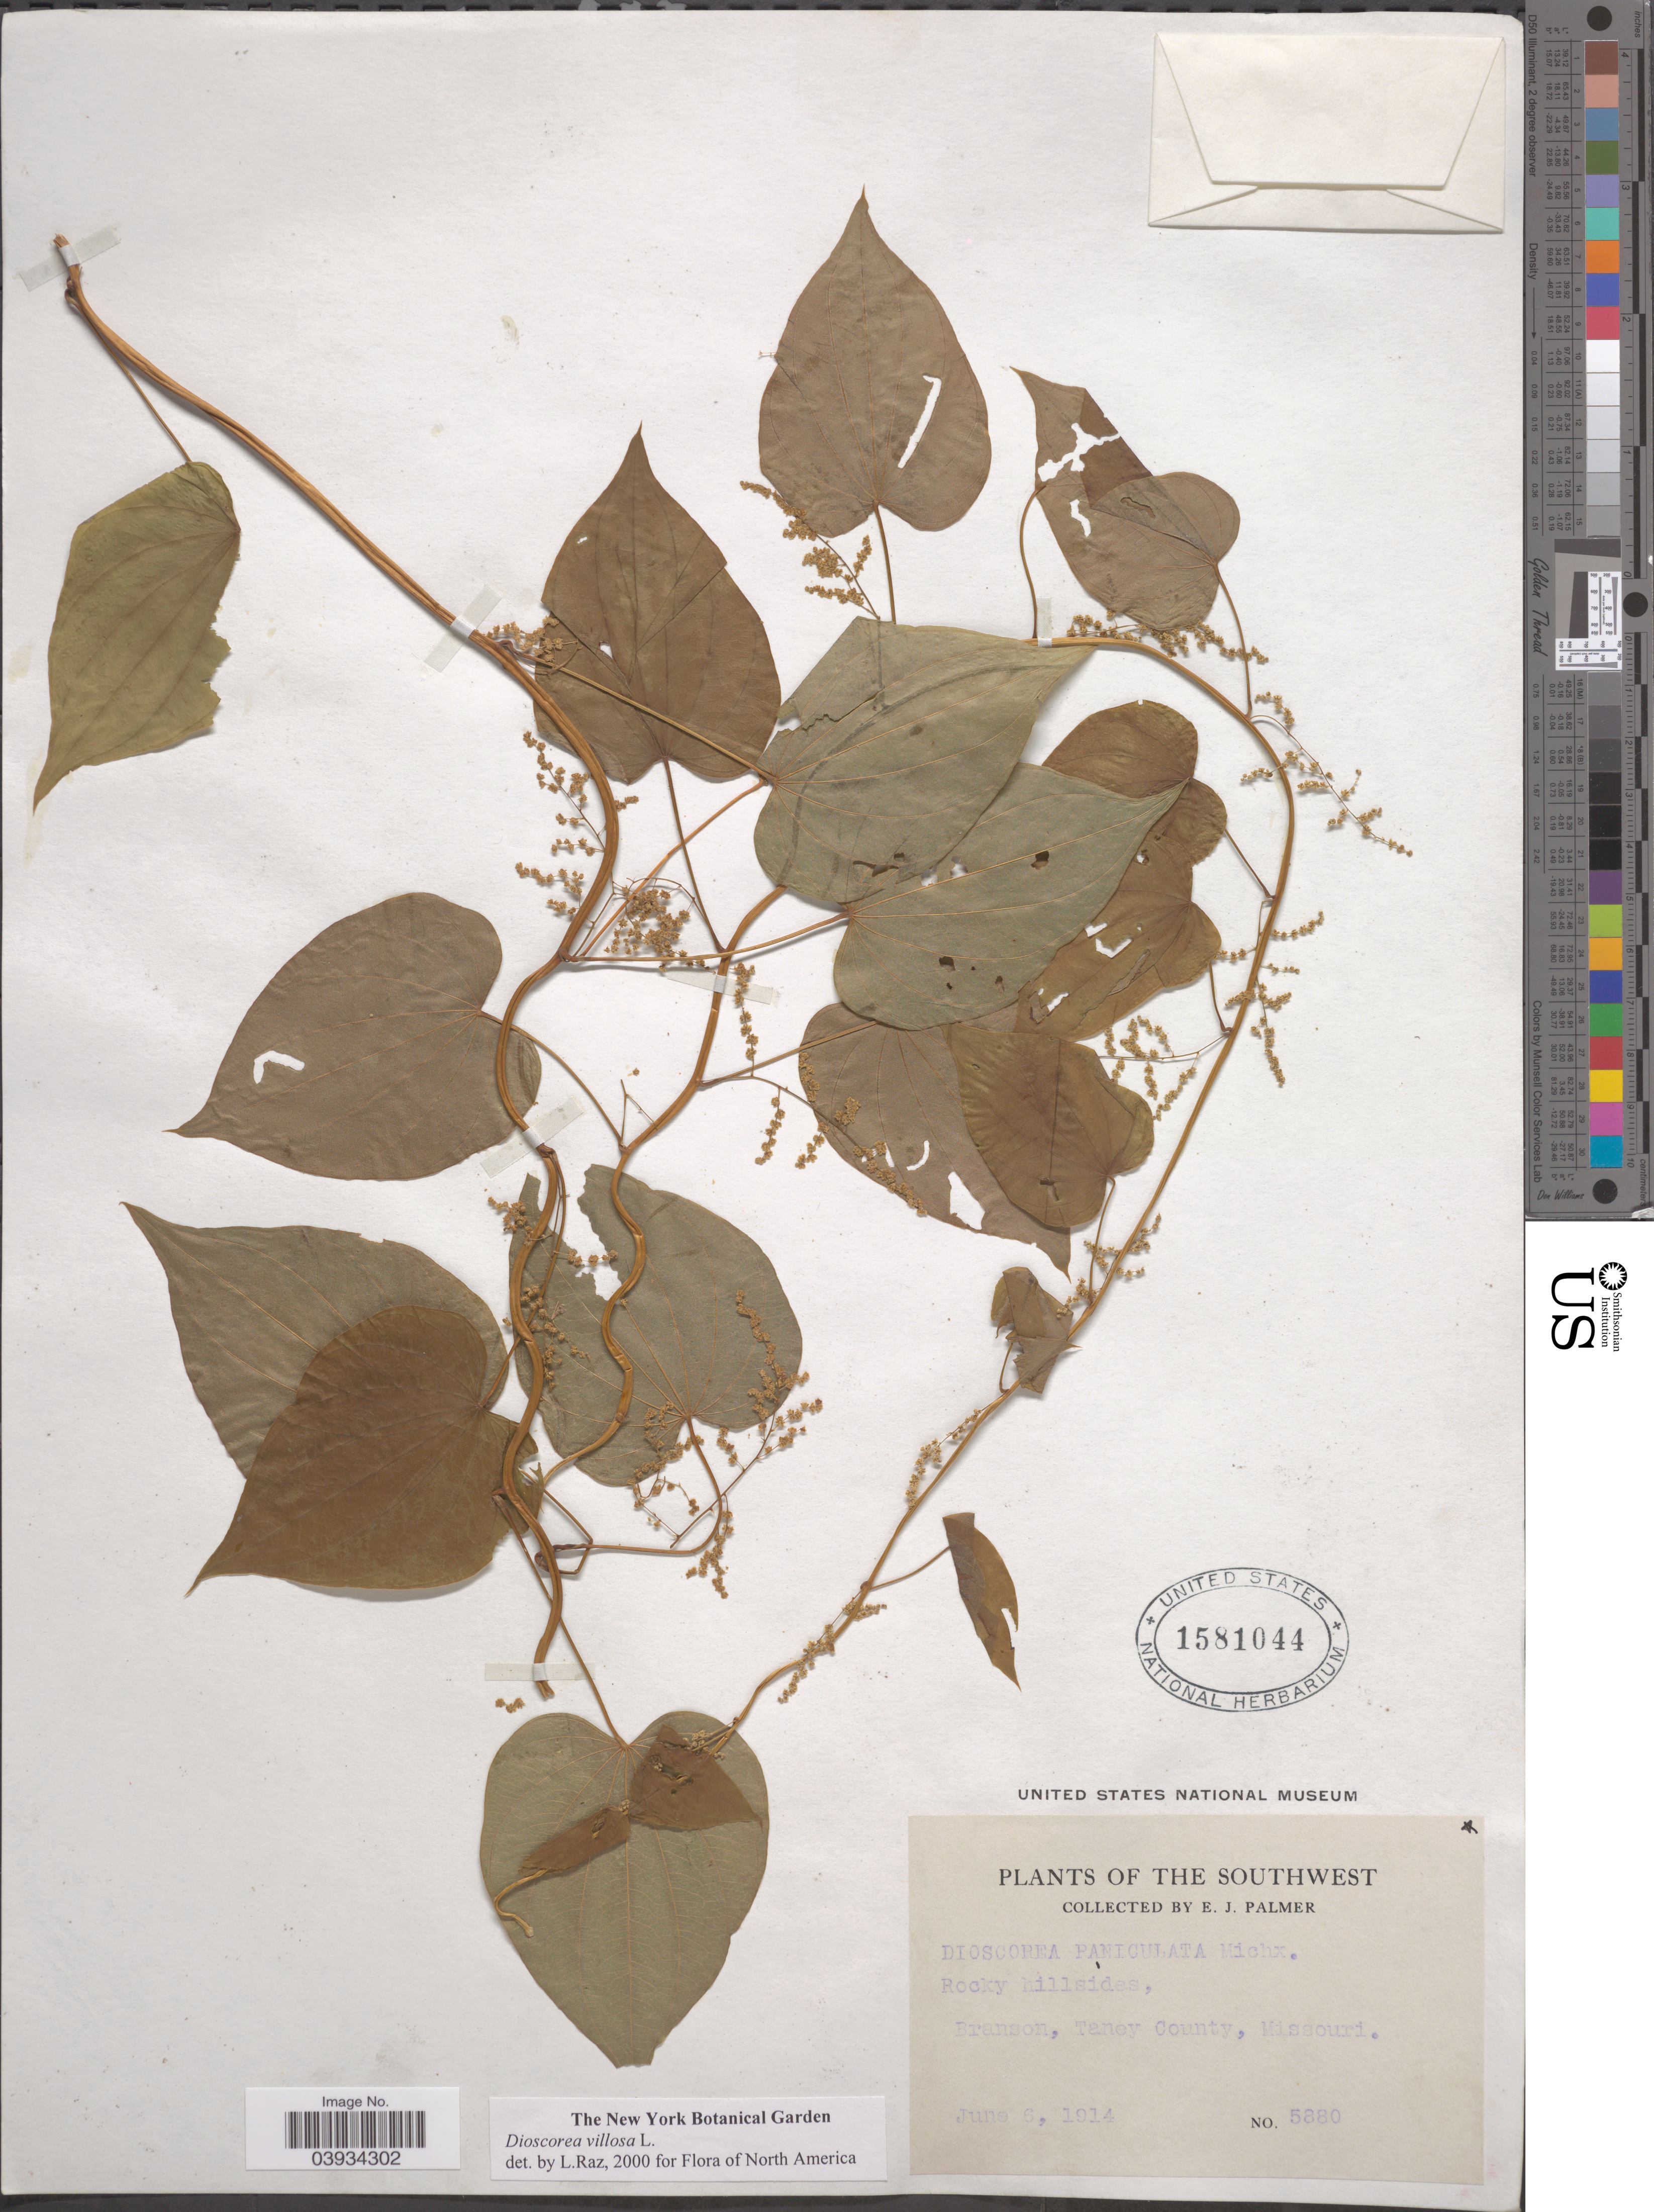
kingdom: Plantae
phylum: Tracheophyta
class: Liliopsida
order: Dioscoreales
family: Dioscoreaceae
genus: Dioscorea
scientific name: Dioscorea villosa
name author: L.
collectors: E. J. Palmer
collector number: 5880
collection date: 1914-06-06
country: United States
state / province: Missouri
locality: The Southwest. Branson, Taney County.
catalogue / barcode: US 1581044